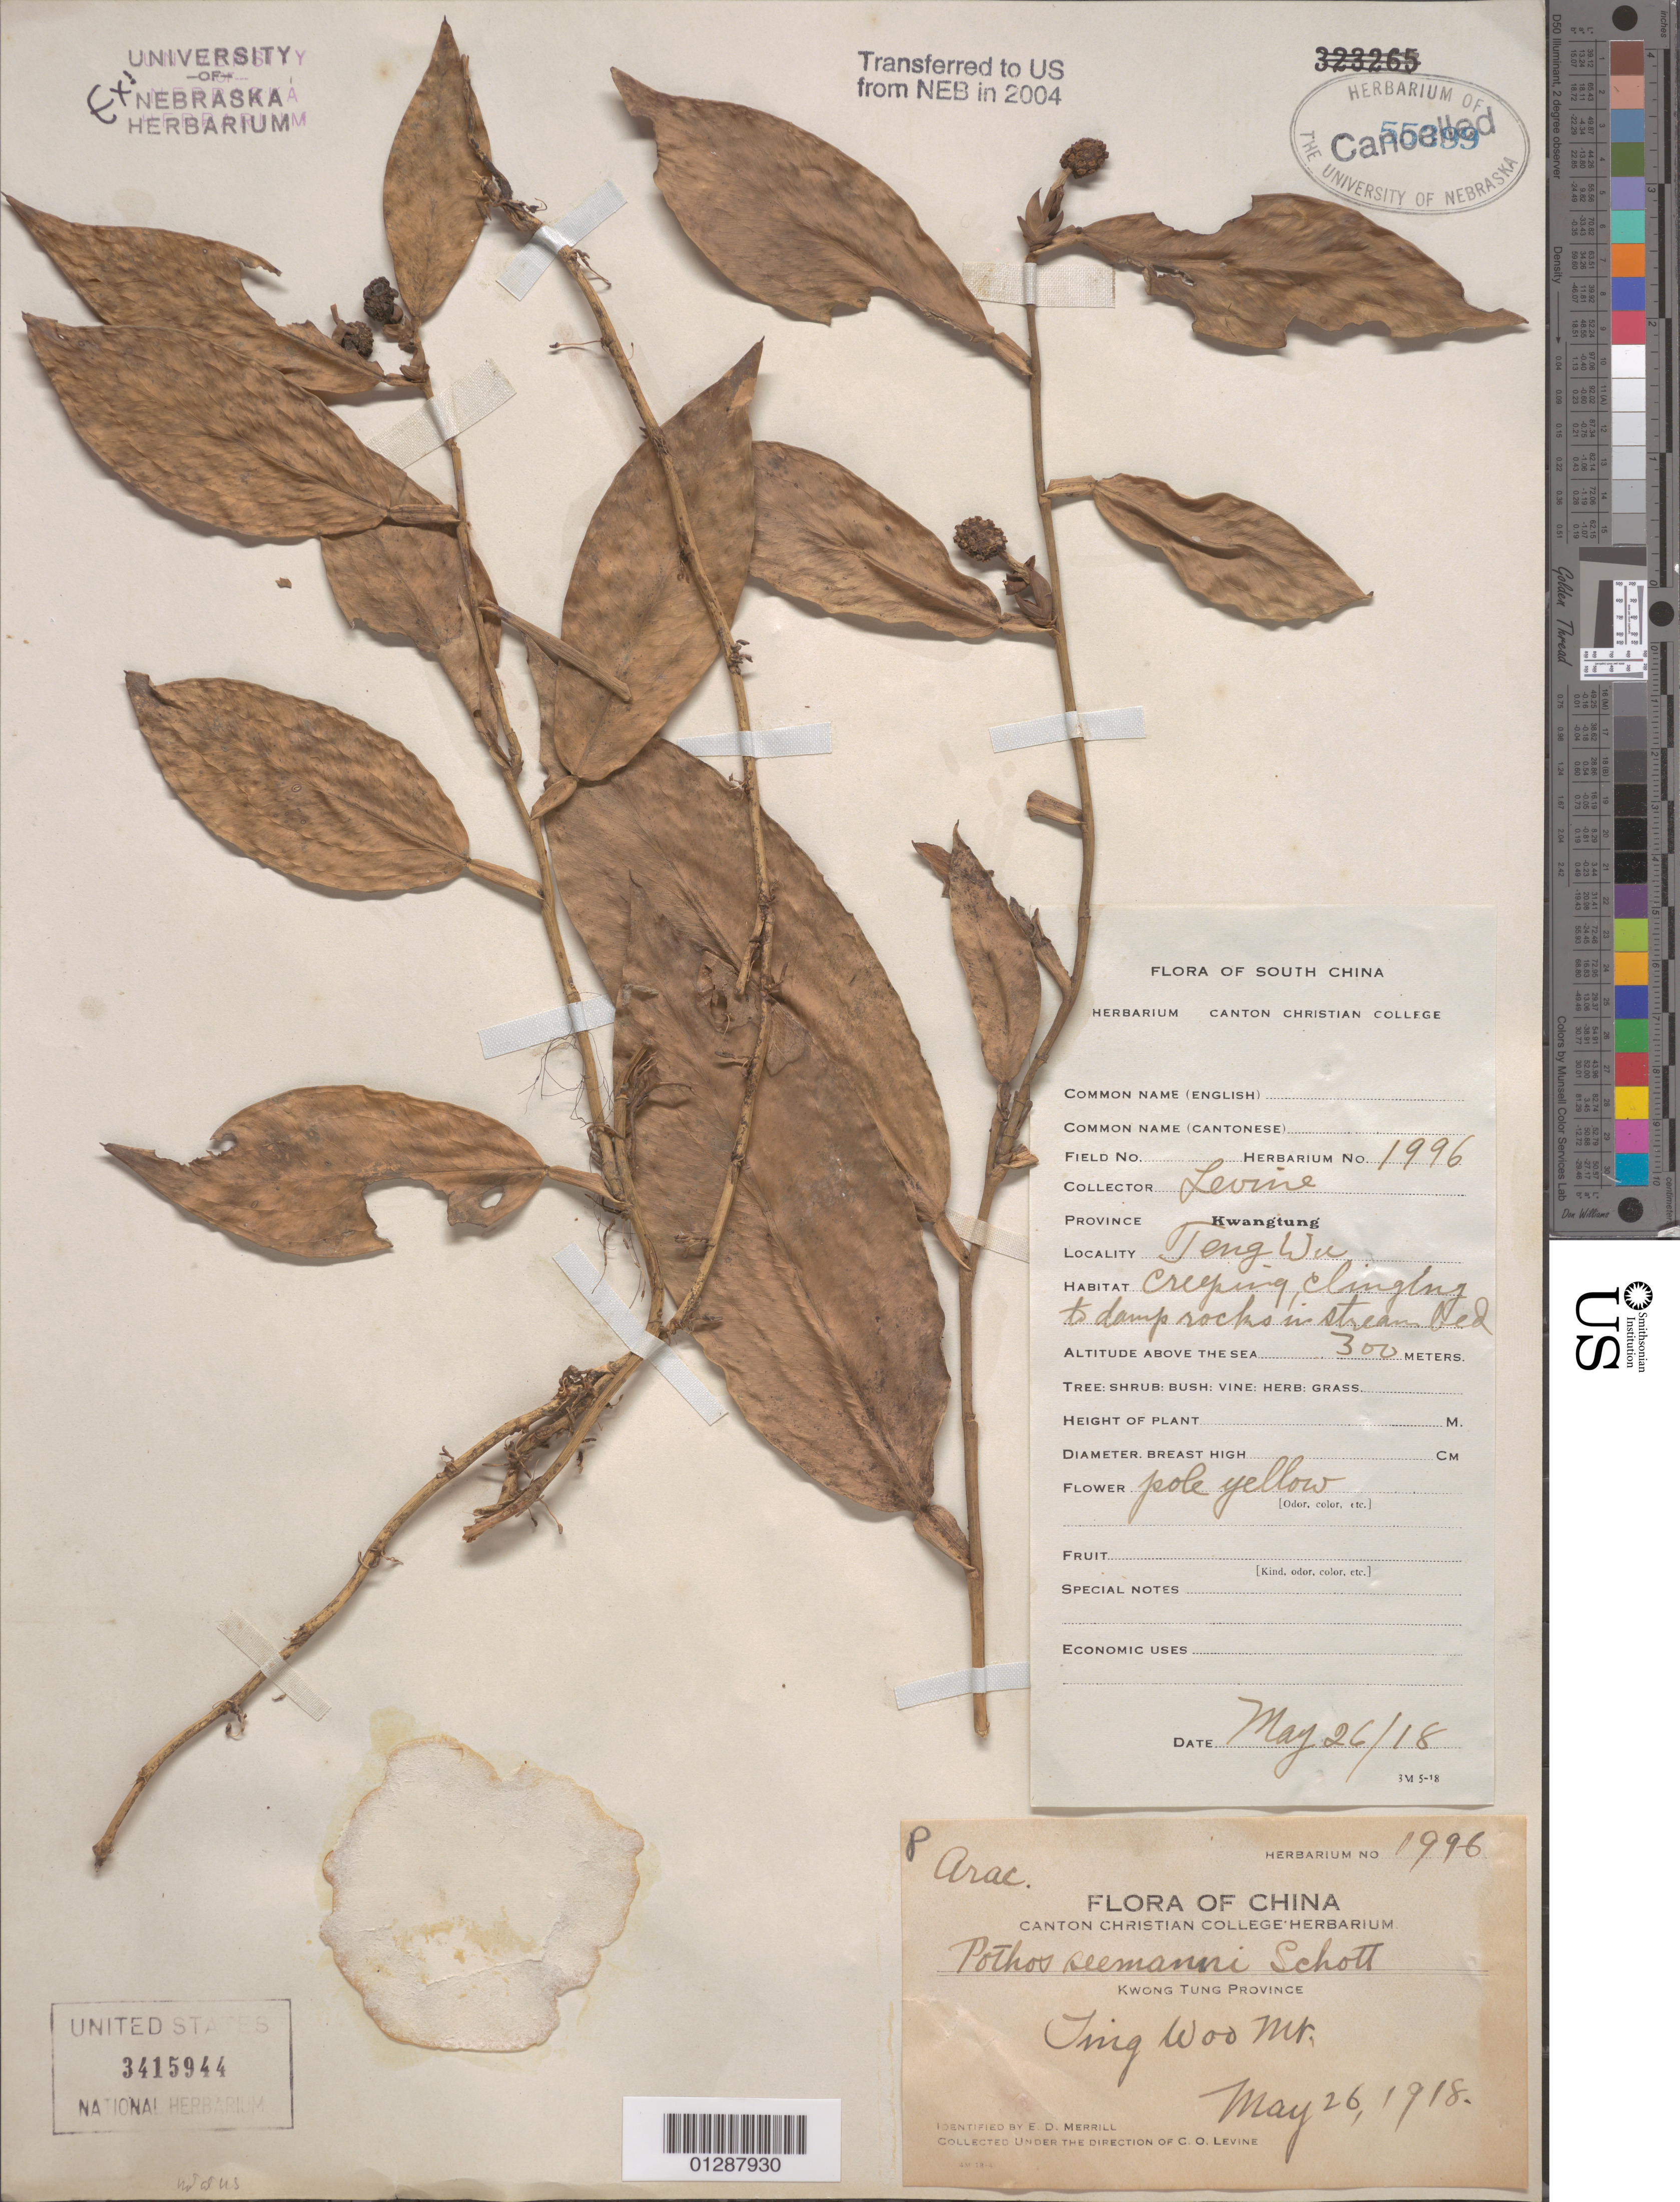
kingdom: Plantae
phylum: Tracheophyta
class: Liliopsida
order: Alismatales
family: Araceae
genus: Pothos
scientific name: Pothos seemannii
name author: Schott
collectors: C. O. Levine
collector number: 1996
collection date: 1918-05-26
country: China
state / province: Guangdong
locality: South China. Province Kwangtung. Teng Wu. In stream bed. Ting Woo Mt.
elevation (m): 300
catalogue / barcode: US 3415944